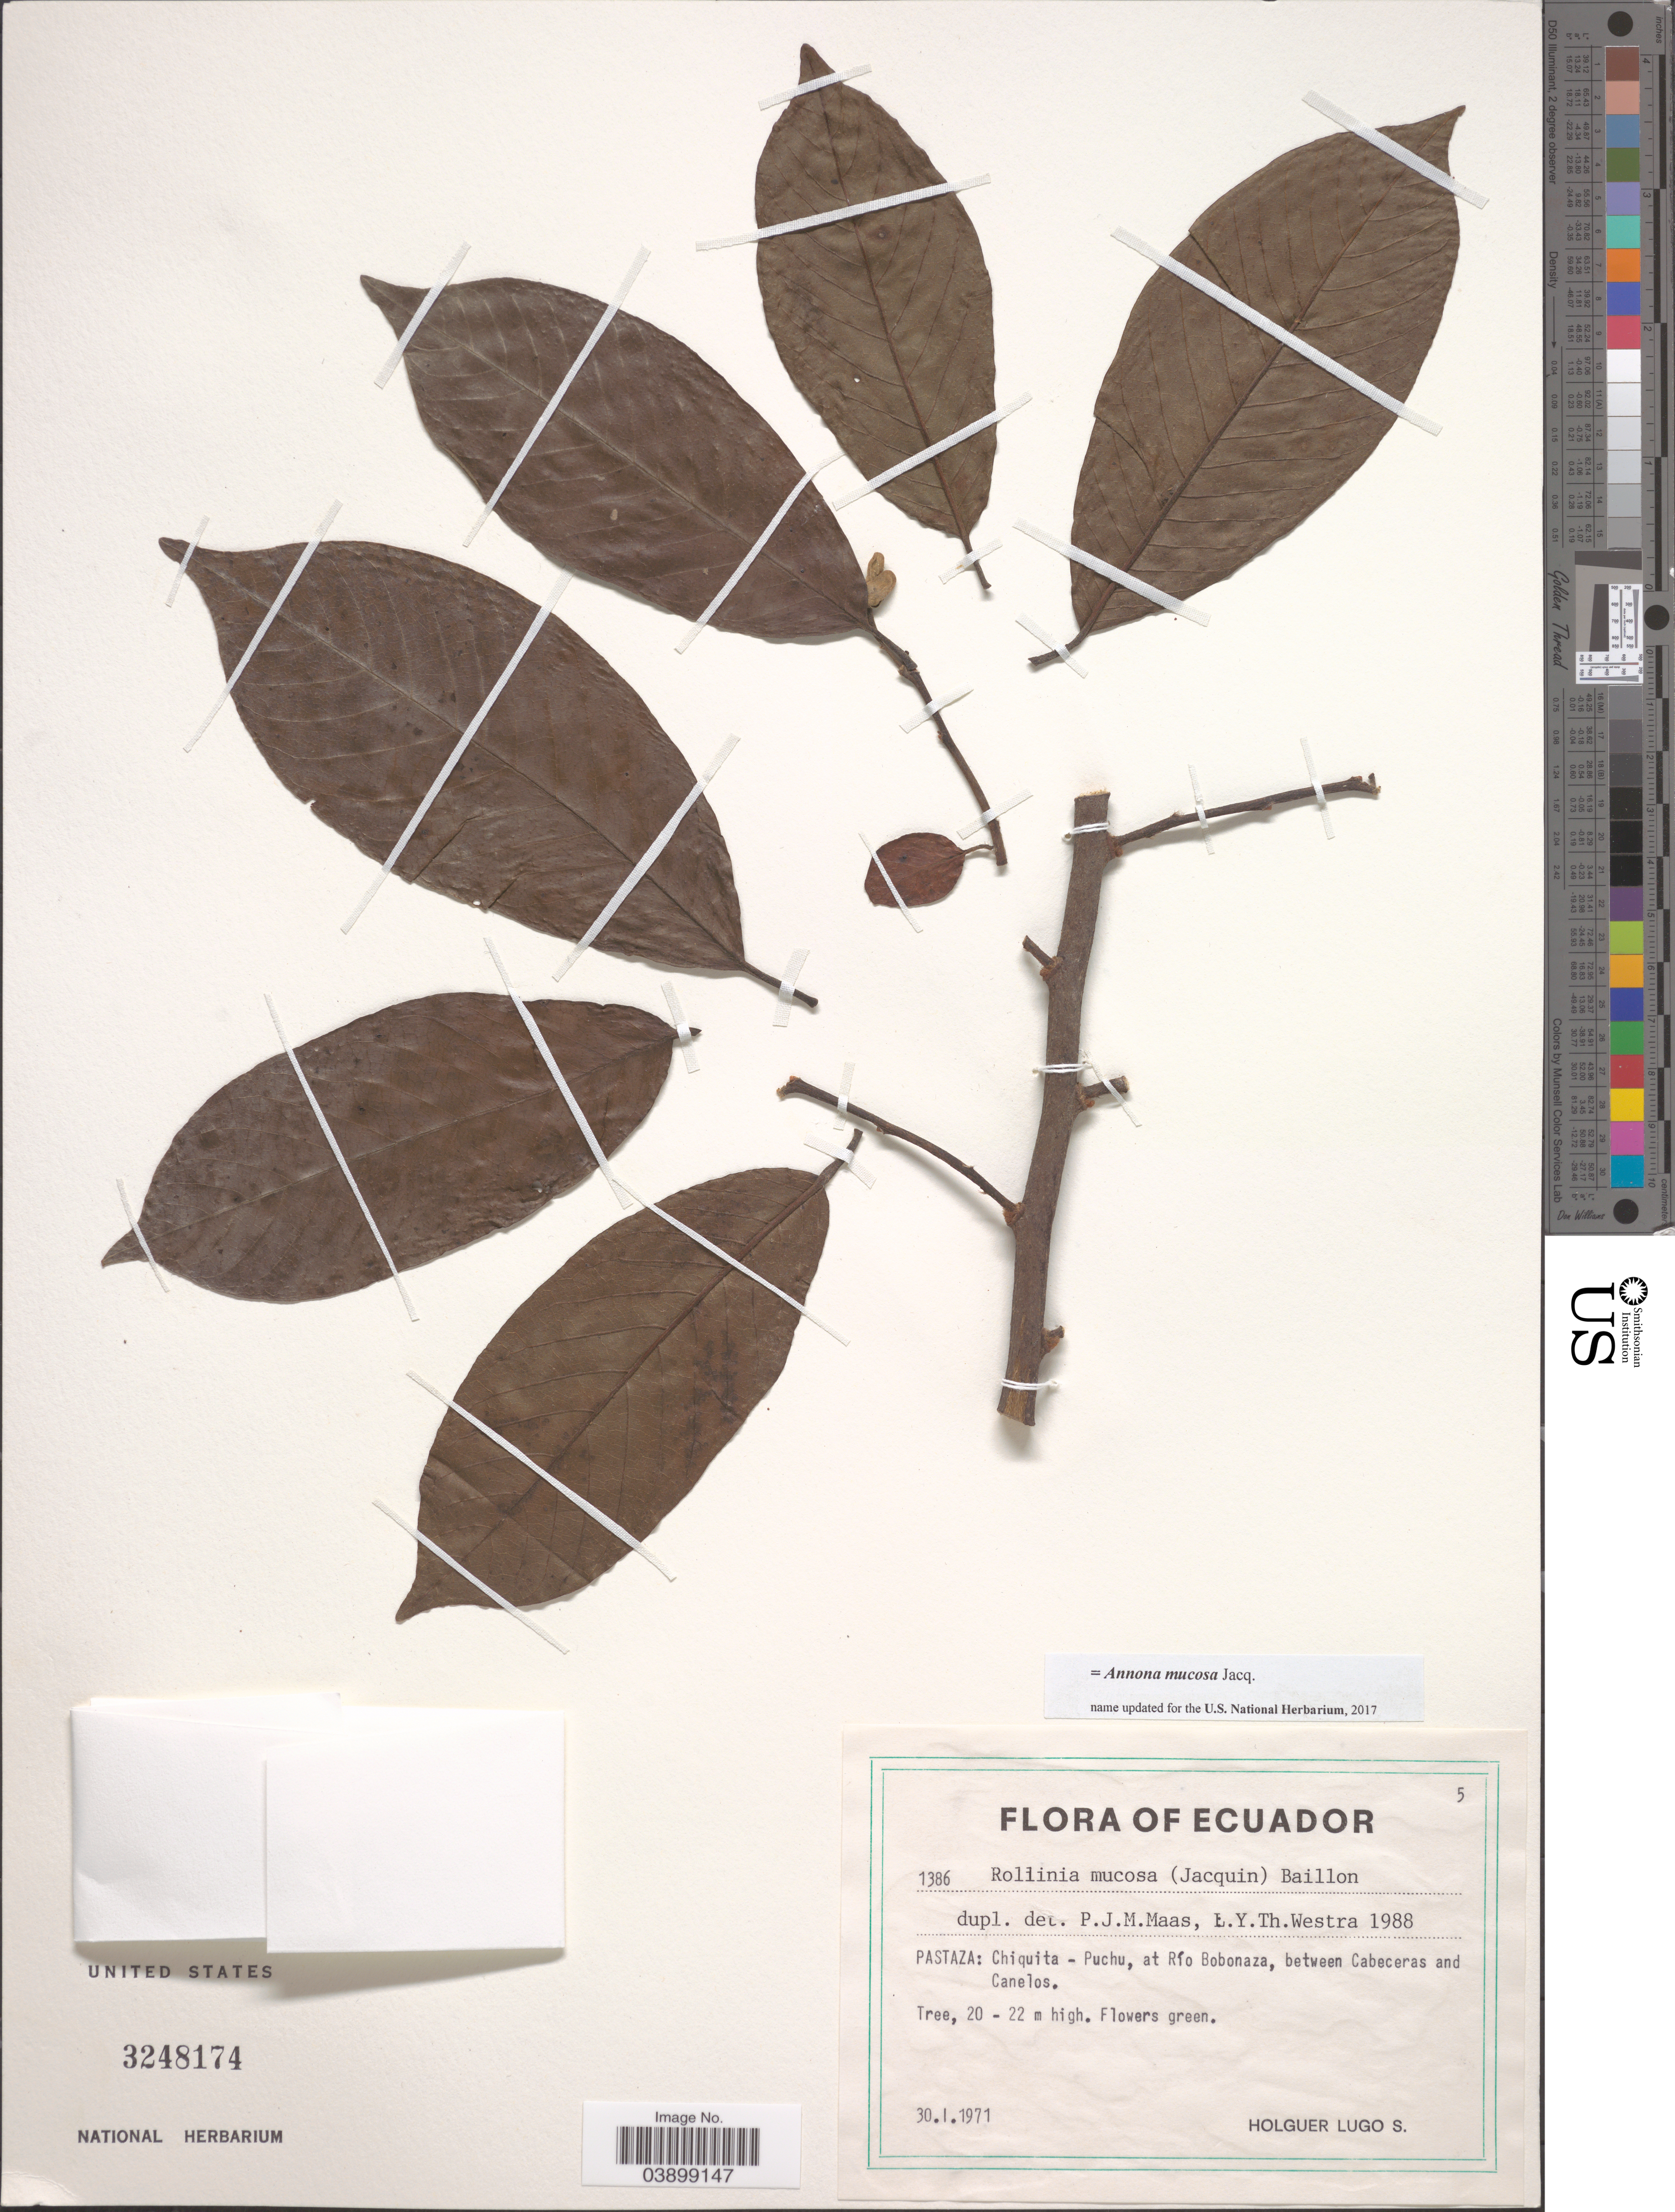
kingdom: Plantae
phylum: Tracheophyta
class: Magnoliopsida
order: Magnoliales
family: Annonaceae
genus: Annona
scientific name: Annona mucosa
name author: Jacq.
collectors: H. Lugo S.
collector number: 1386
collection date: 1971-01-30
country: Ecuador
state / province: Pastaza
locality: Chiquita - Puchu, at Río Bobonaza, between Cabeceras and Canelos.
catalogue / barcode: US 3248174